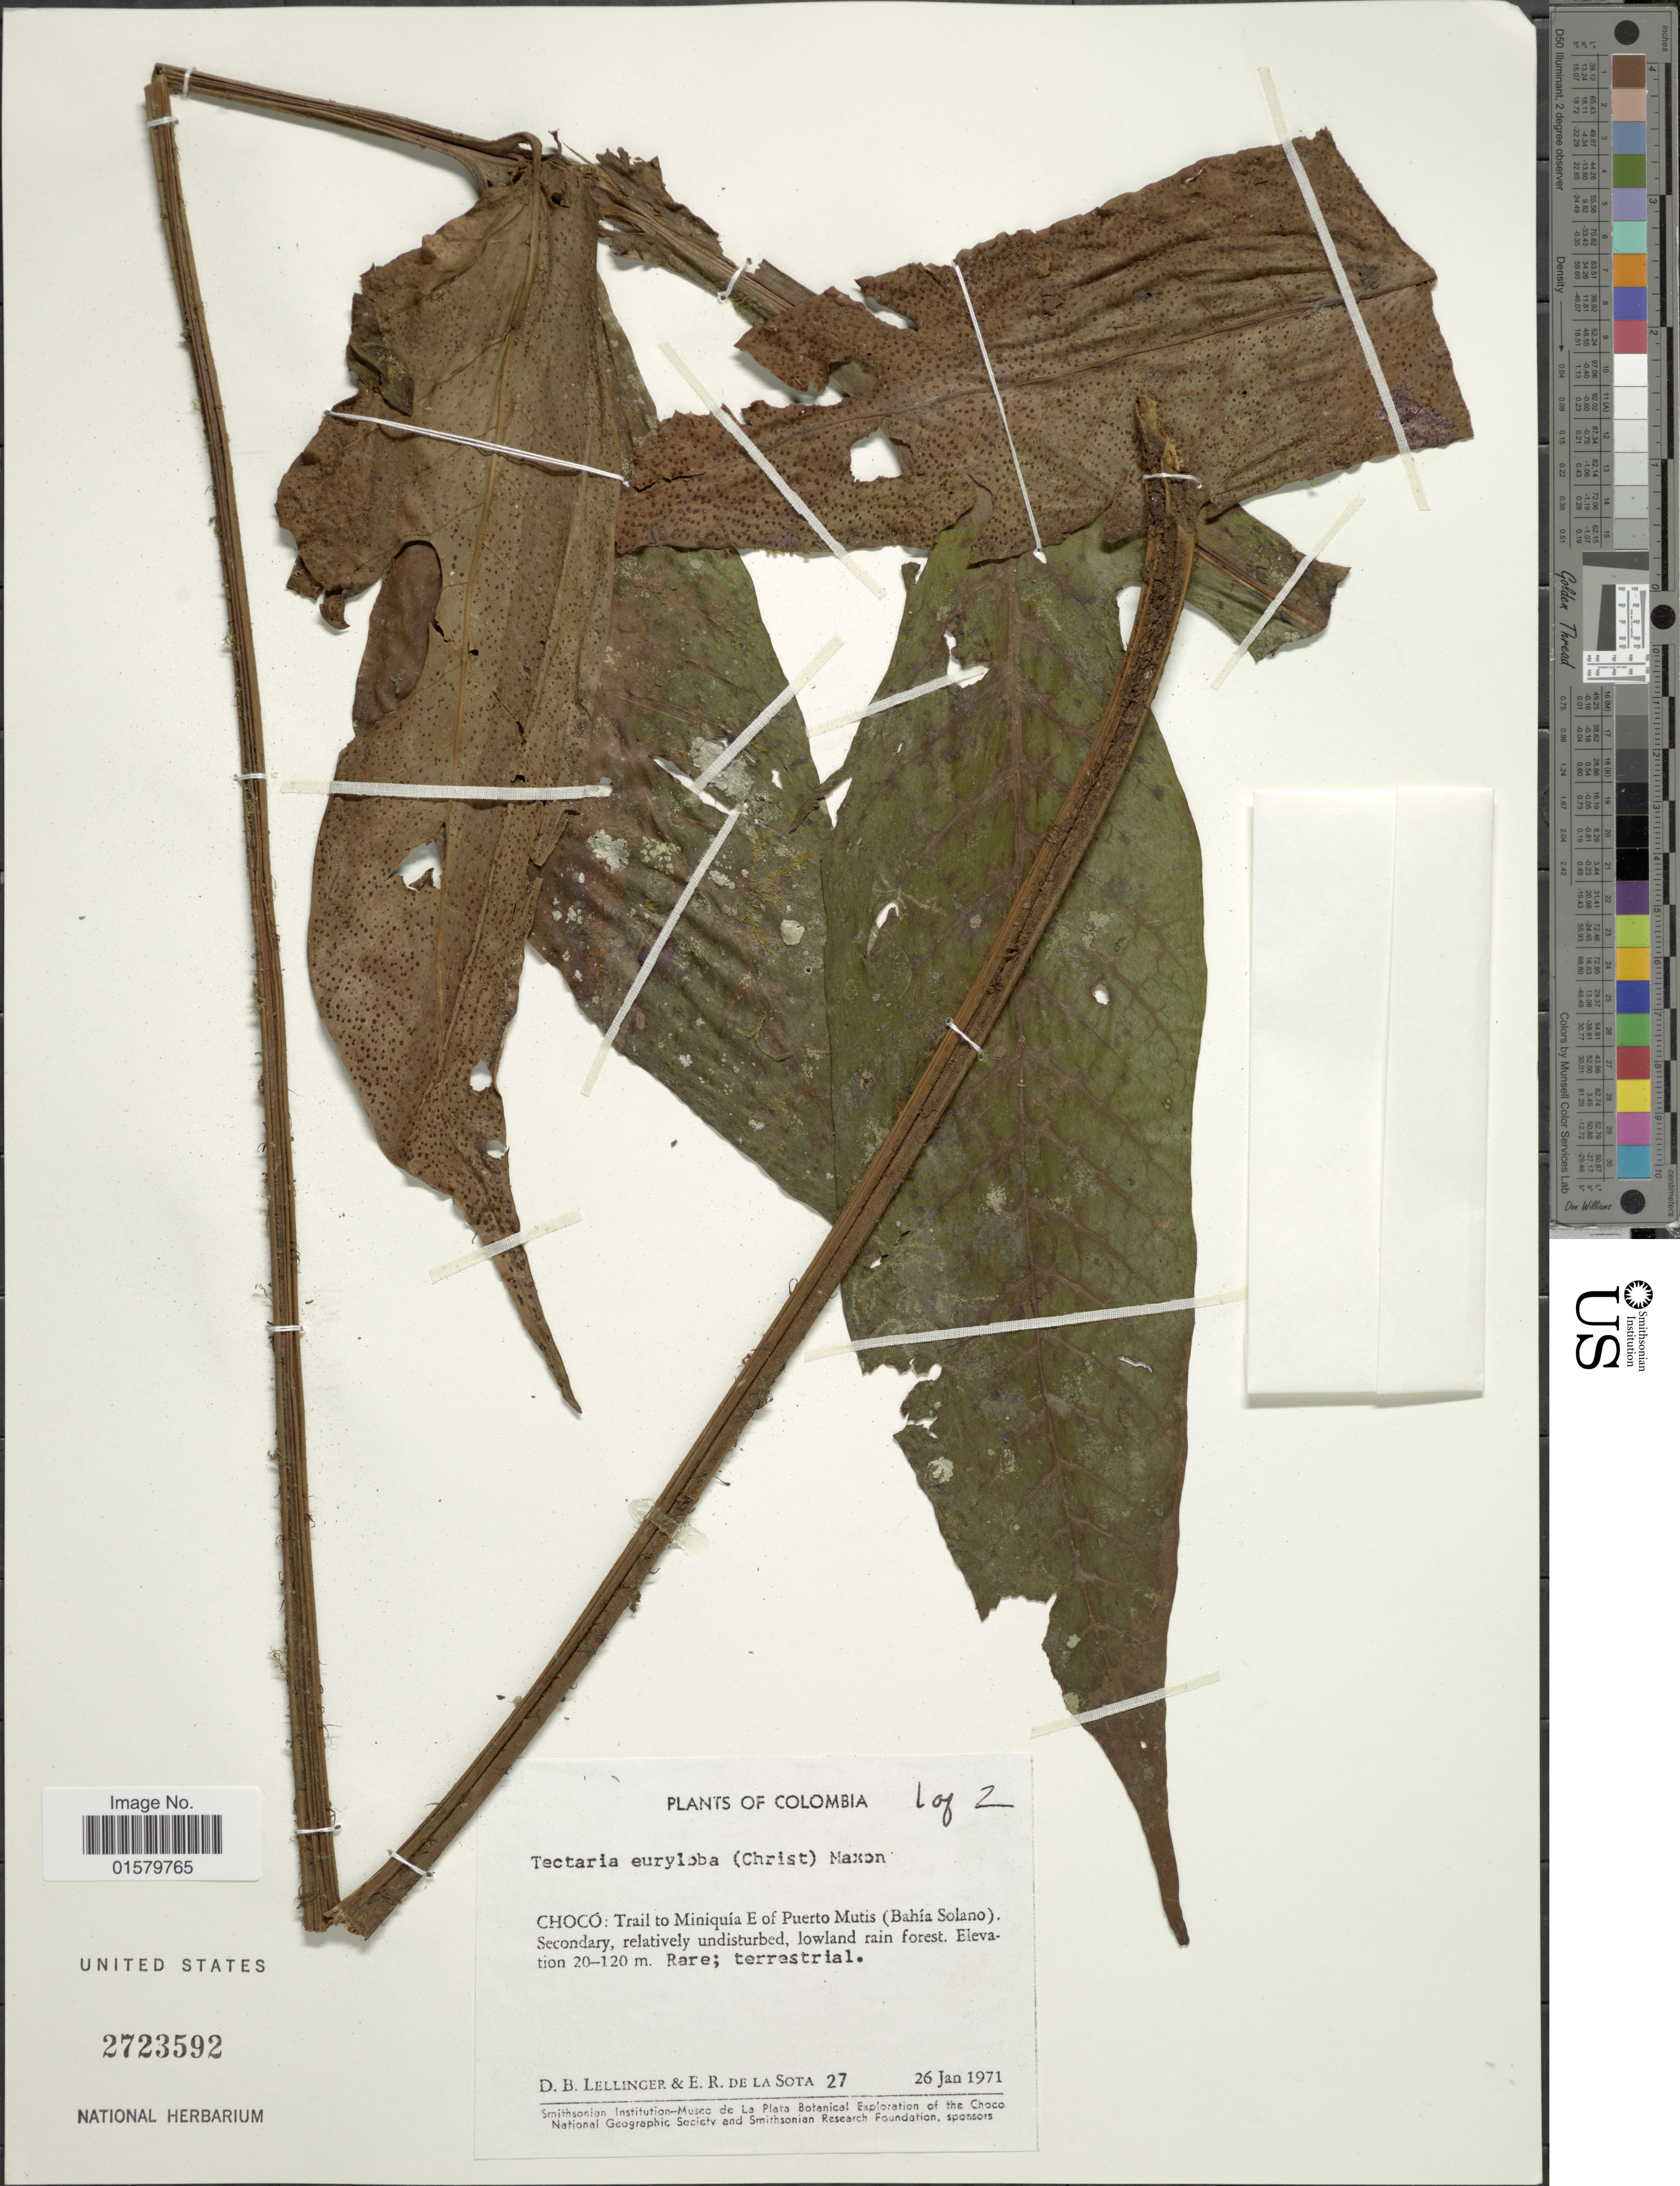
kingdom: Plantae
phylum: Tracheophyta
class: Polypodiopsida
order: Polypodiales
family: Tectariaceae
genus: Tectaria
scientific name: Tectaria nicotianifolia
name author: (Baker) C. Chr.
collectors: D. B. Lellinger & E. R. de la Sota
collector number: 27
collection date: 1971-01-26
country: Colombia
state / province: Chocó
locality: Trail to Miniquia E of Puerto Mutis (Bahia Solano) Secondary, relativerly undisturbed, lowland rain forest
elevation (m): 20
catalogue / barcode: US 2723592